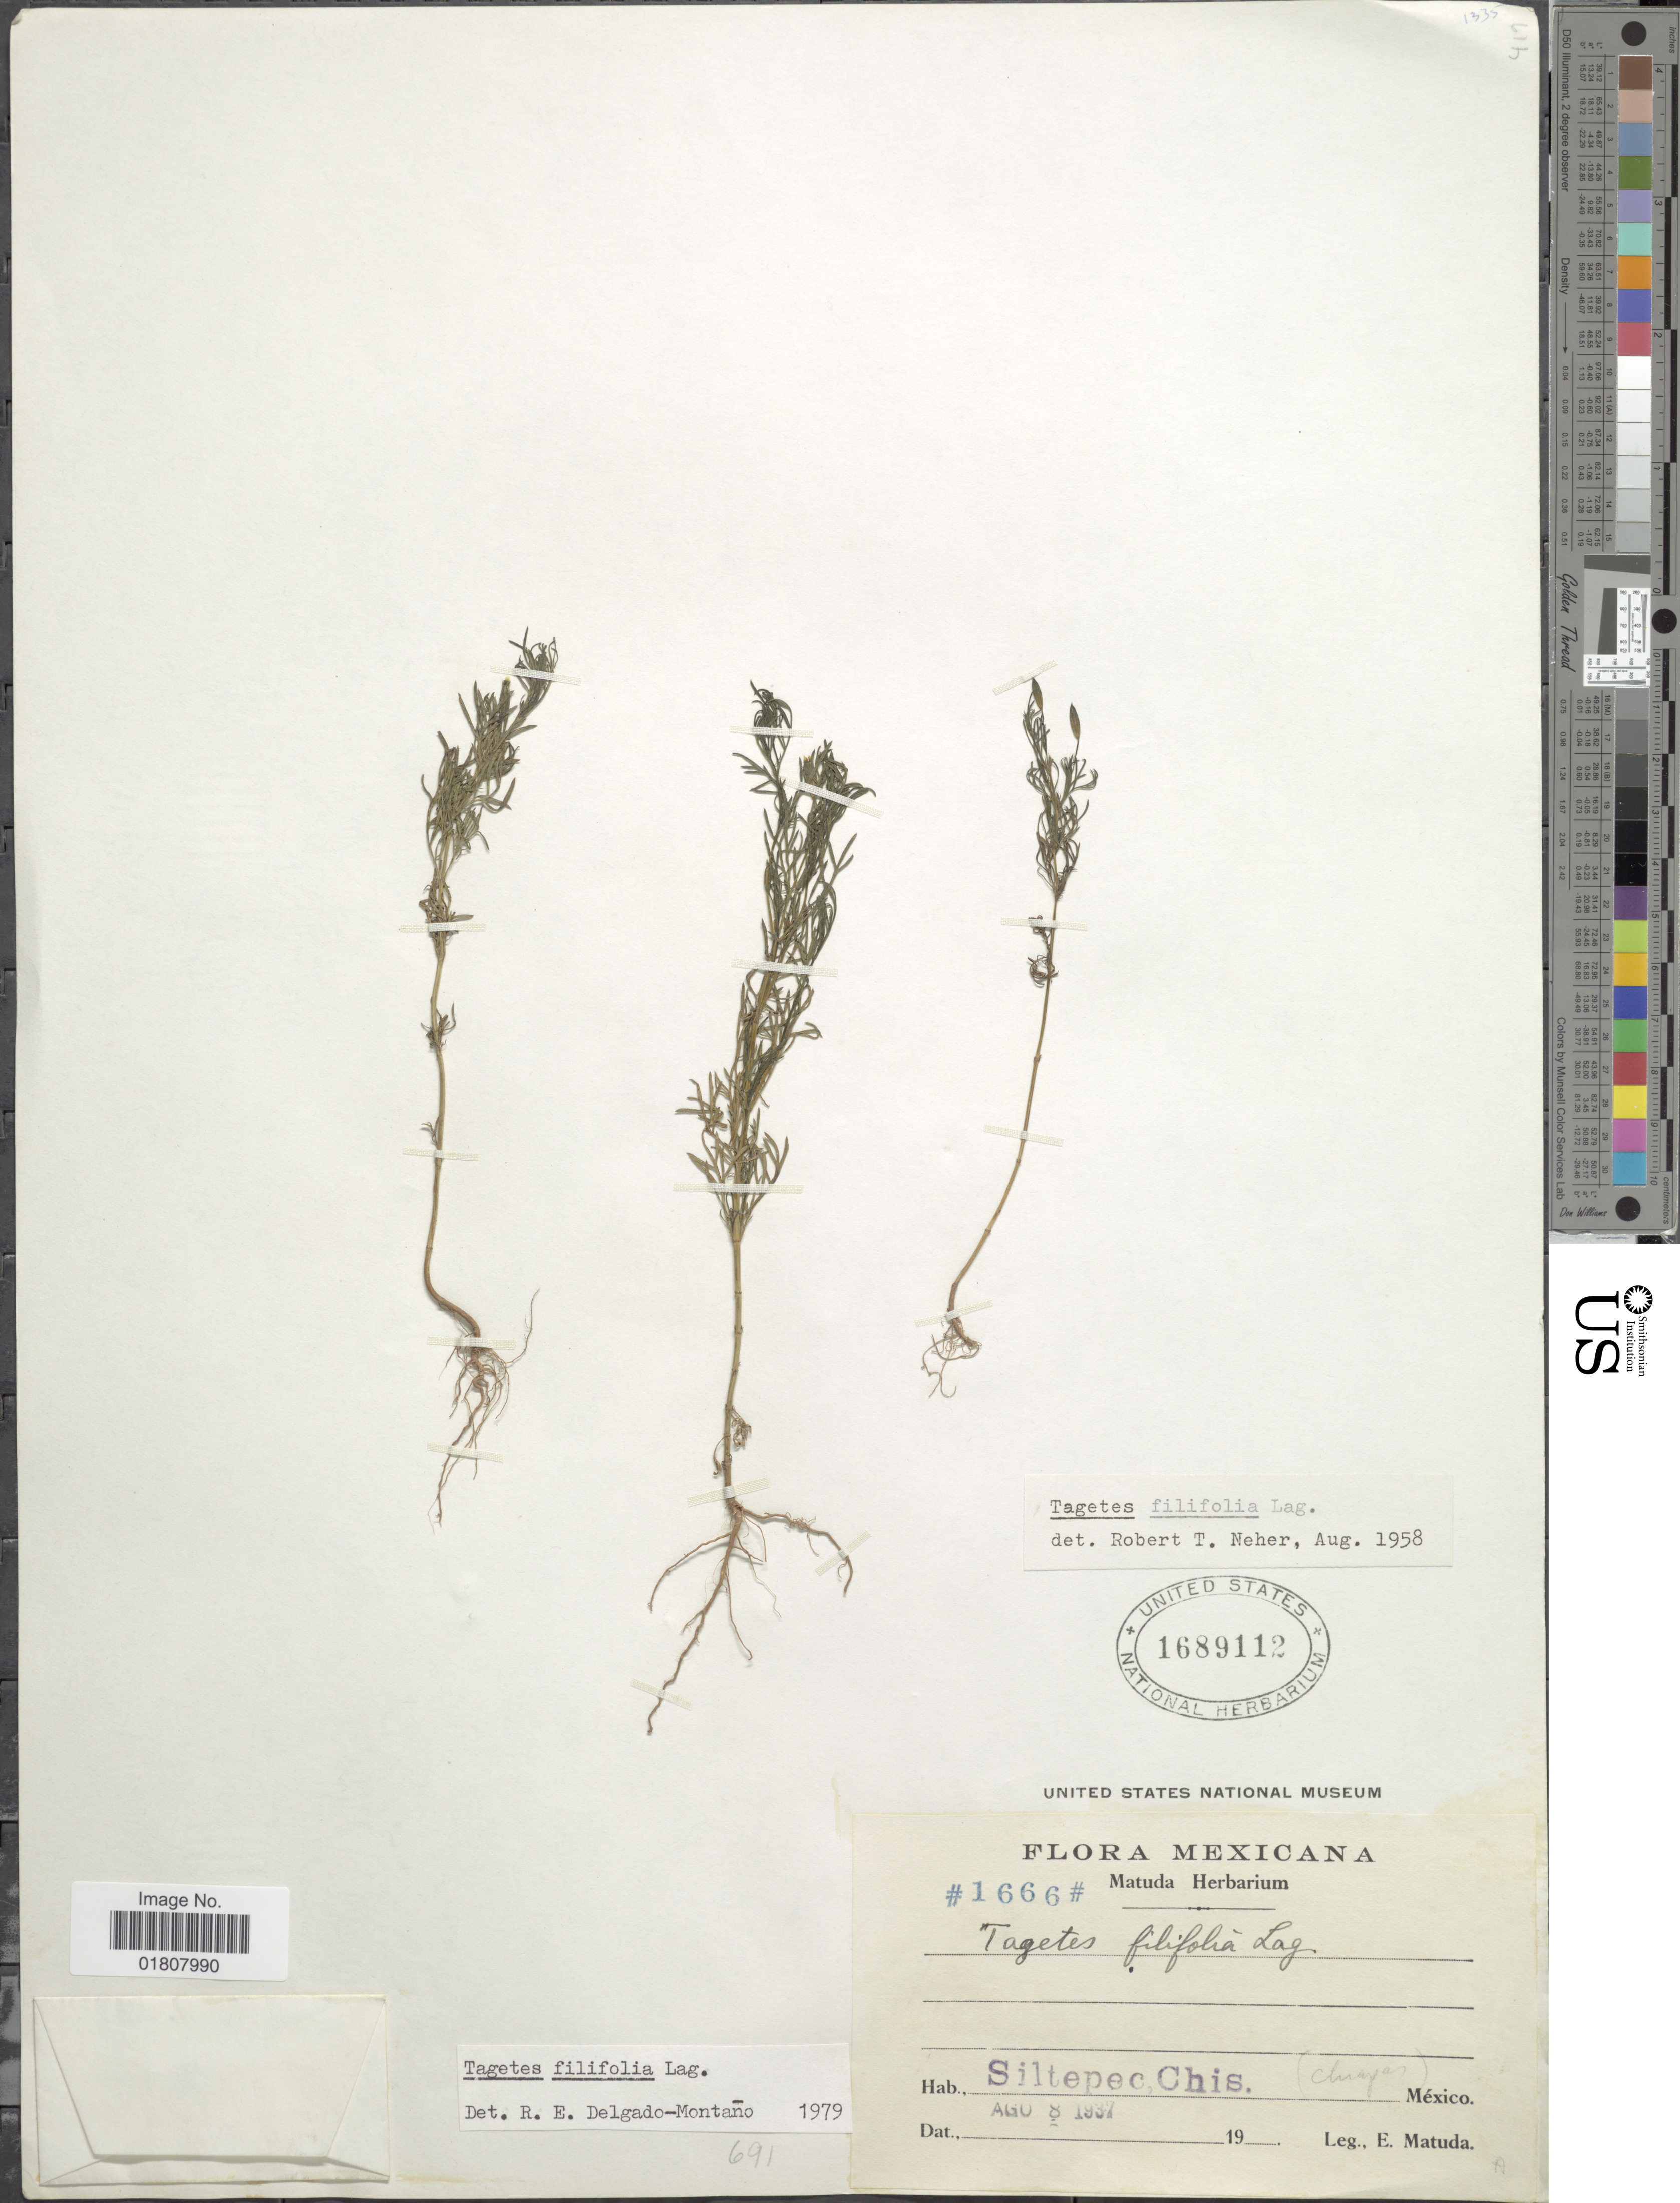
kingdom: Plantae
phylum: Tracheophyta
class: Magnoliopsida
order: Asterales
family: Asteraceae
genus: Tagetes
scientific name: Tagetes filifolia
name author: Lag.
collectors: E. Matuda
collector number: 1666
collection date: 1937-08-08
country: Mexico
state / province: Chiapas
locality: Siltepec, Chis.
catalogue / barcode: US 1689112